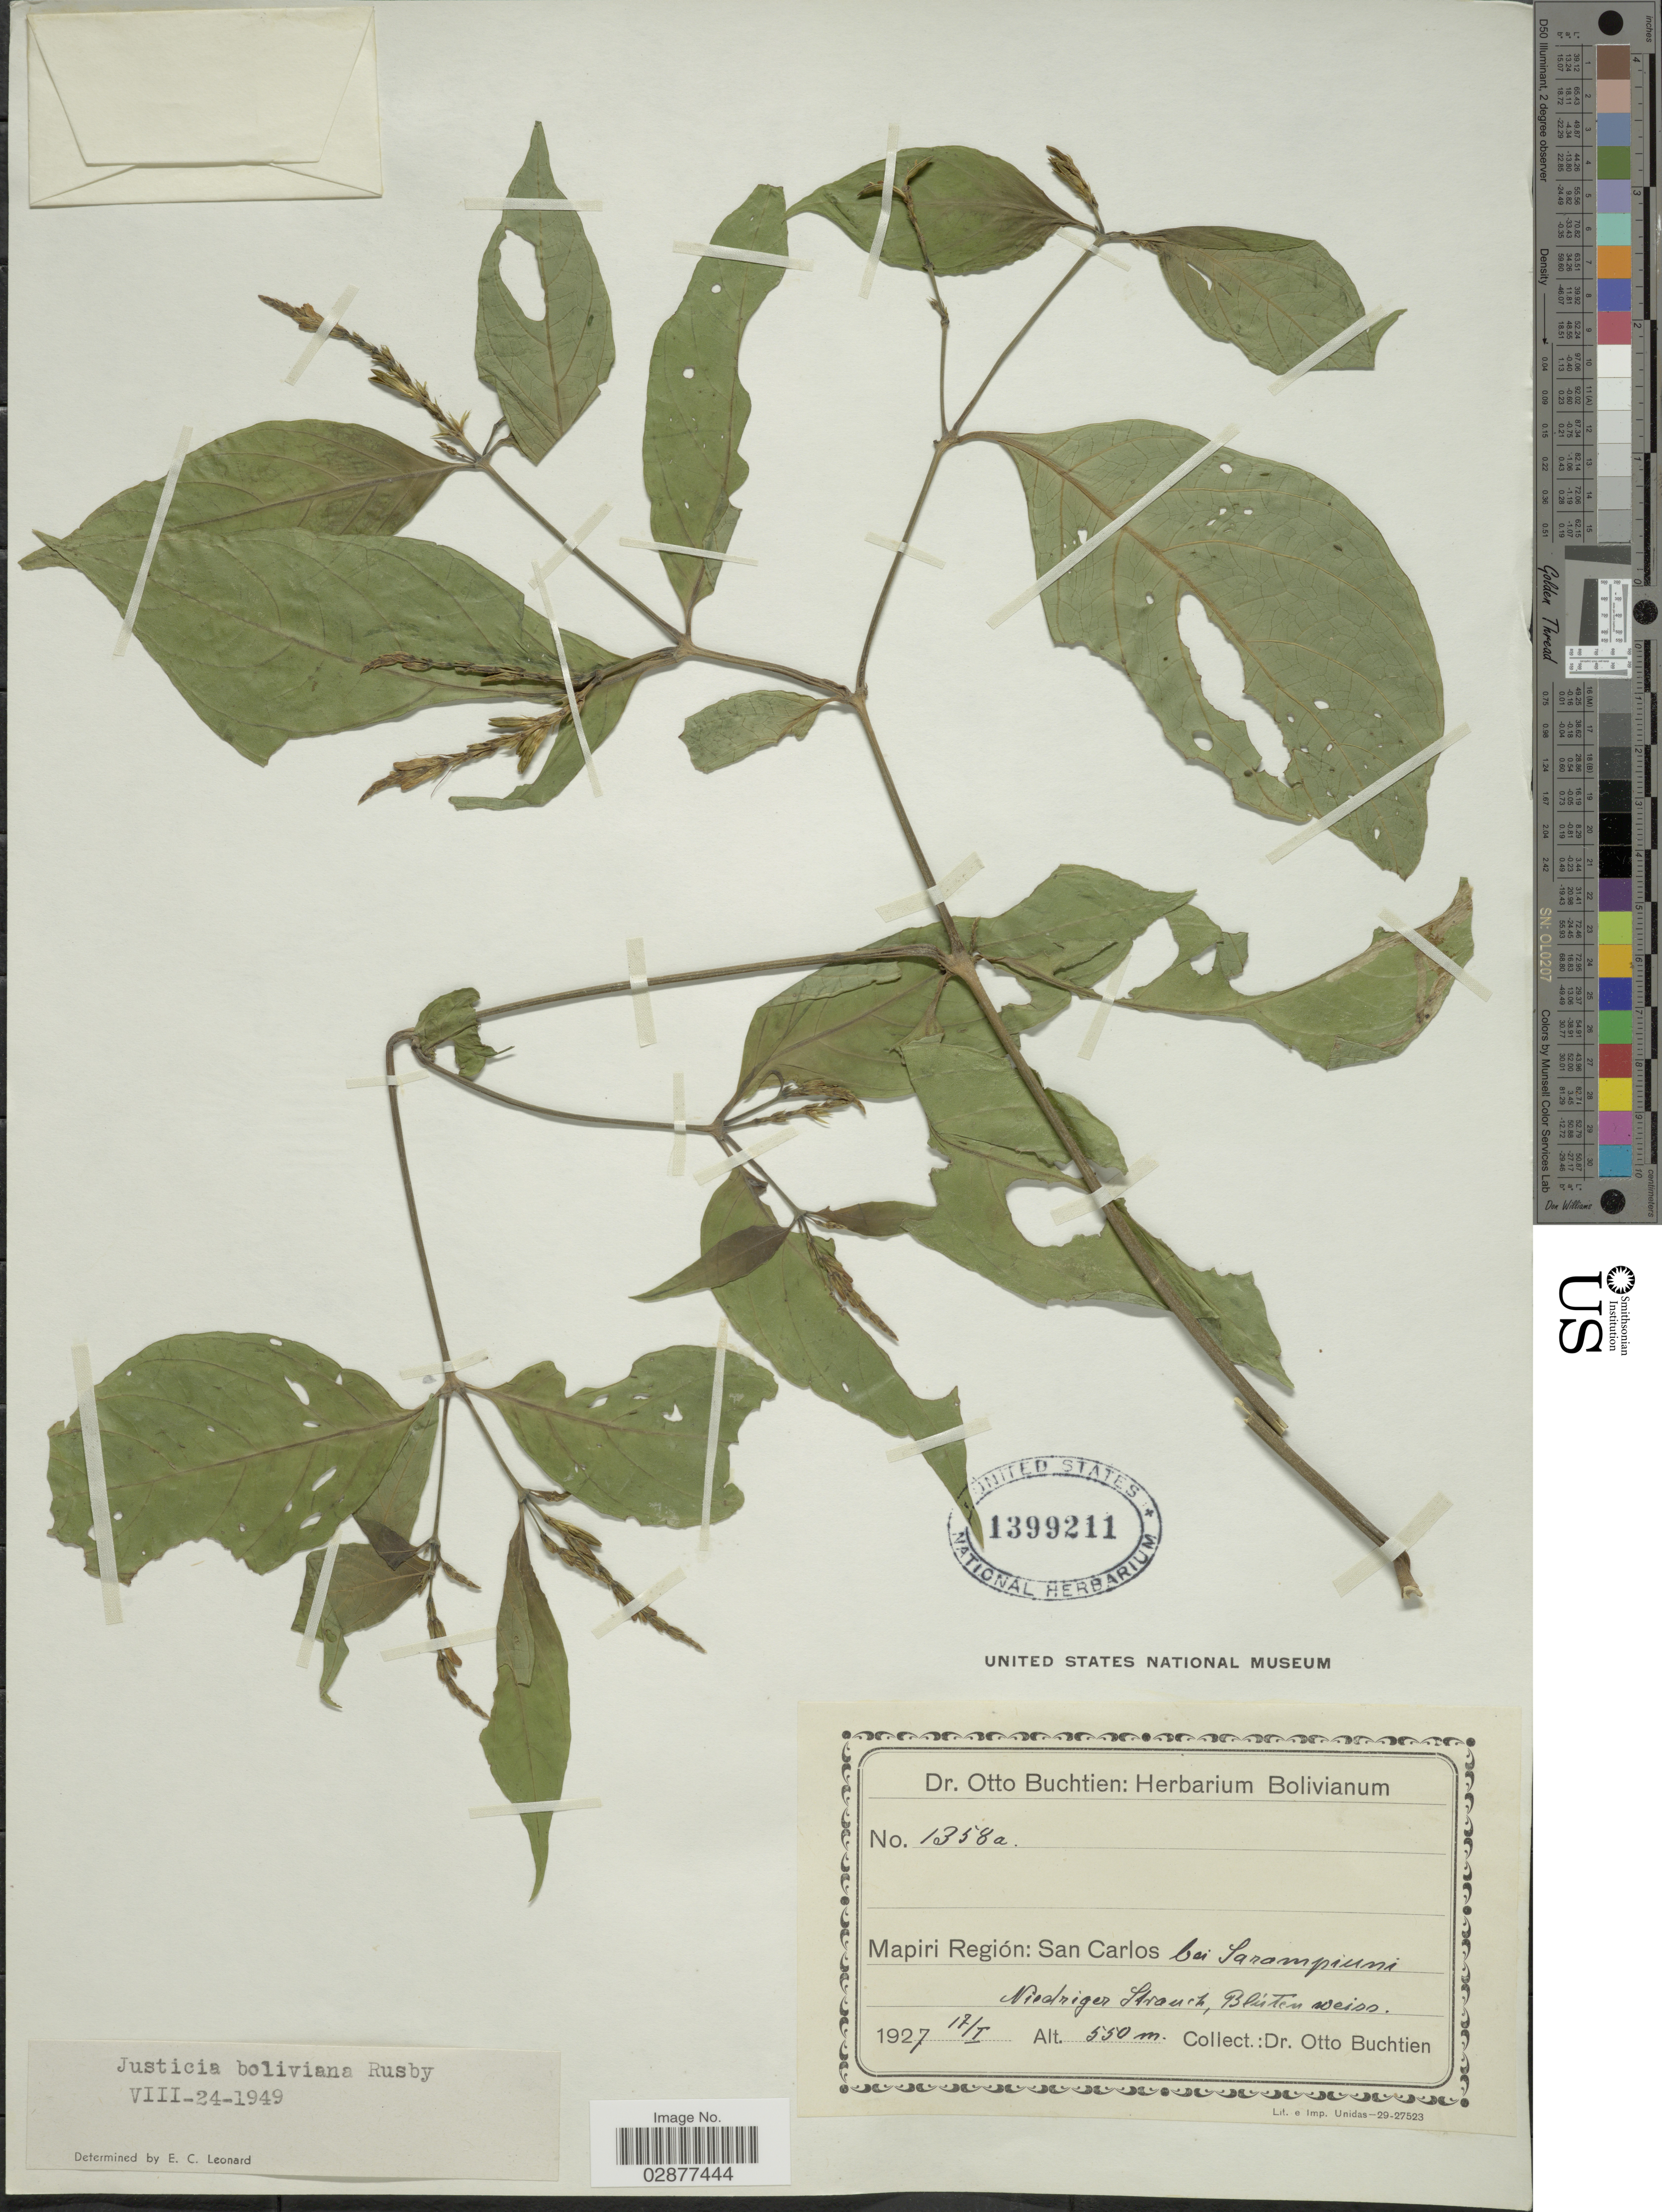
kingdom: Plantae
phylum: Tracheophyta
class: Magnoliopsida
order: Lamiales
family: Acanthaceae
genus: Justicia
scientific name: Justicia boliviana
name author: Rusby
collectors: O. Buchtien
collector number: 1358a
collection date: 1927-01-17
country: Bolivia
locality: Mapiri Región: San Carlos bei Sarampiuni.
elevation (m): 550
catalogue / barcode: US 1399211